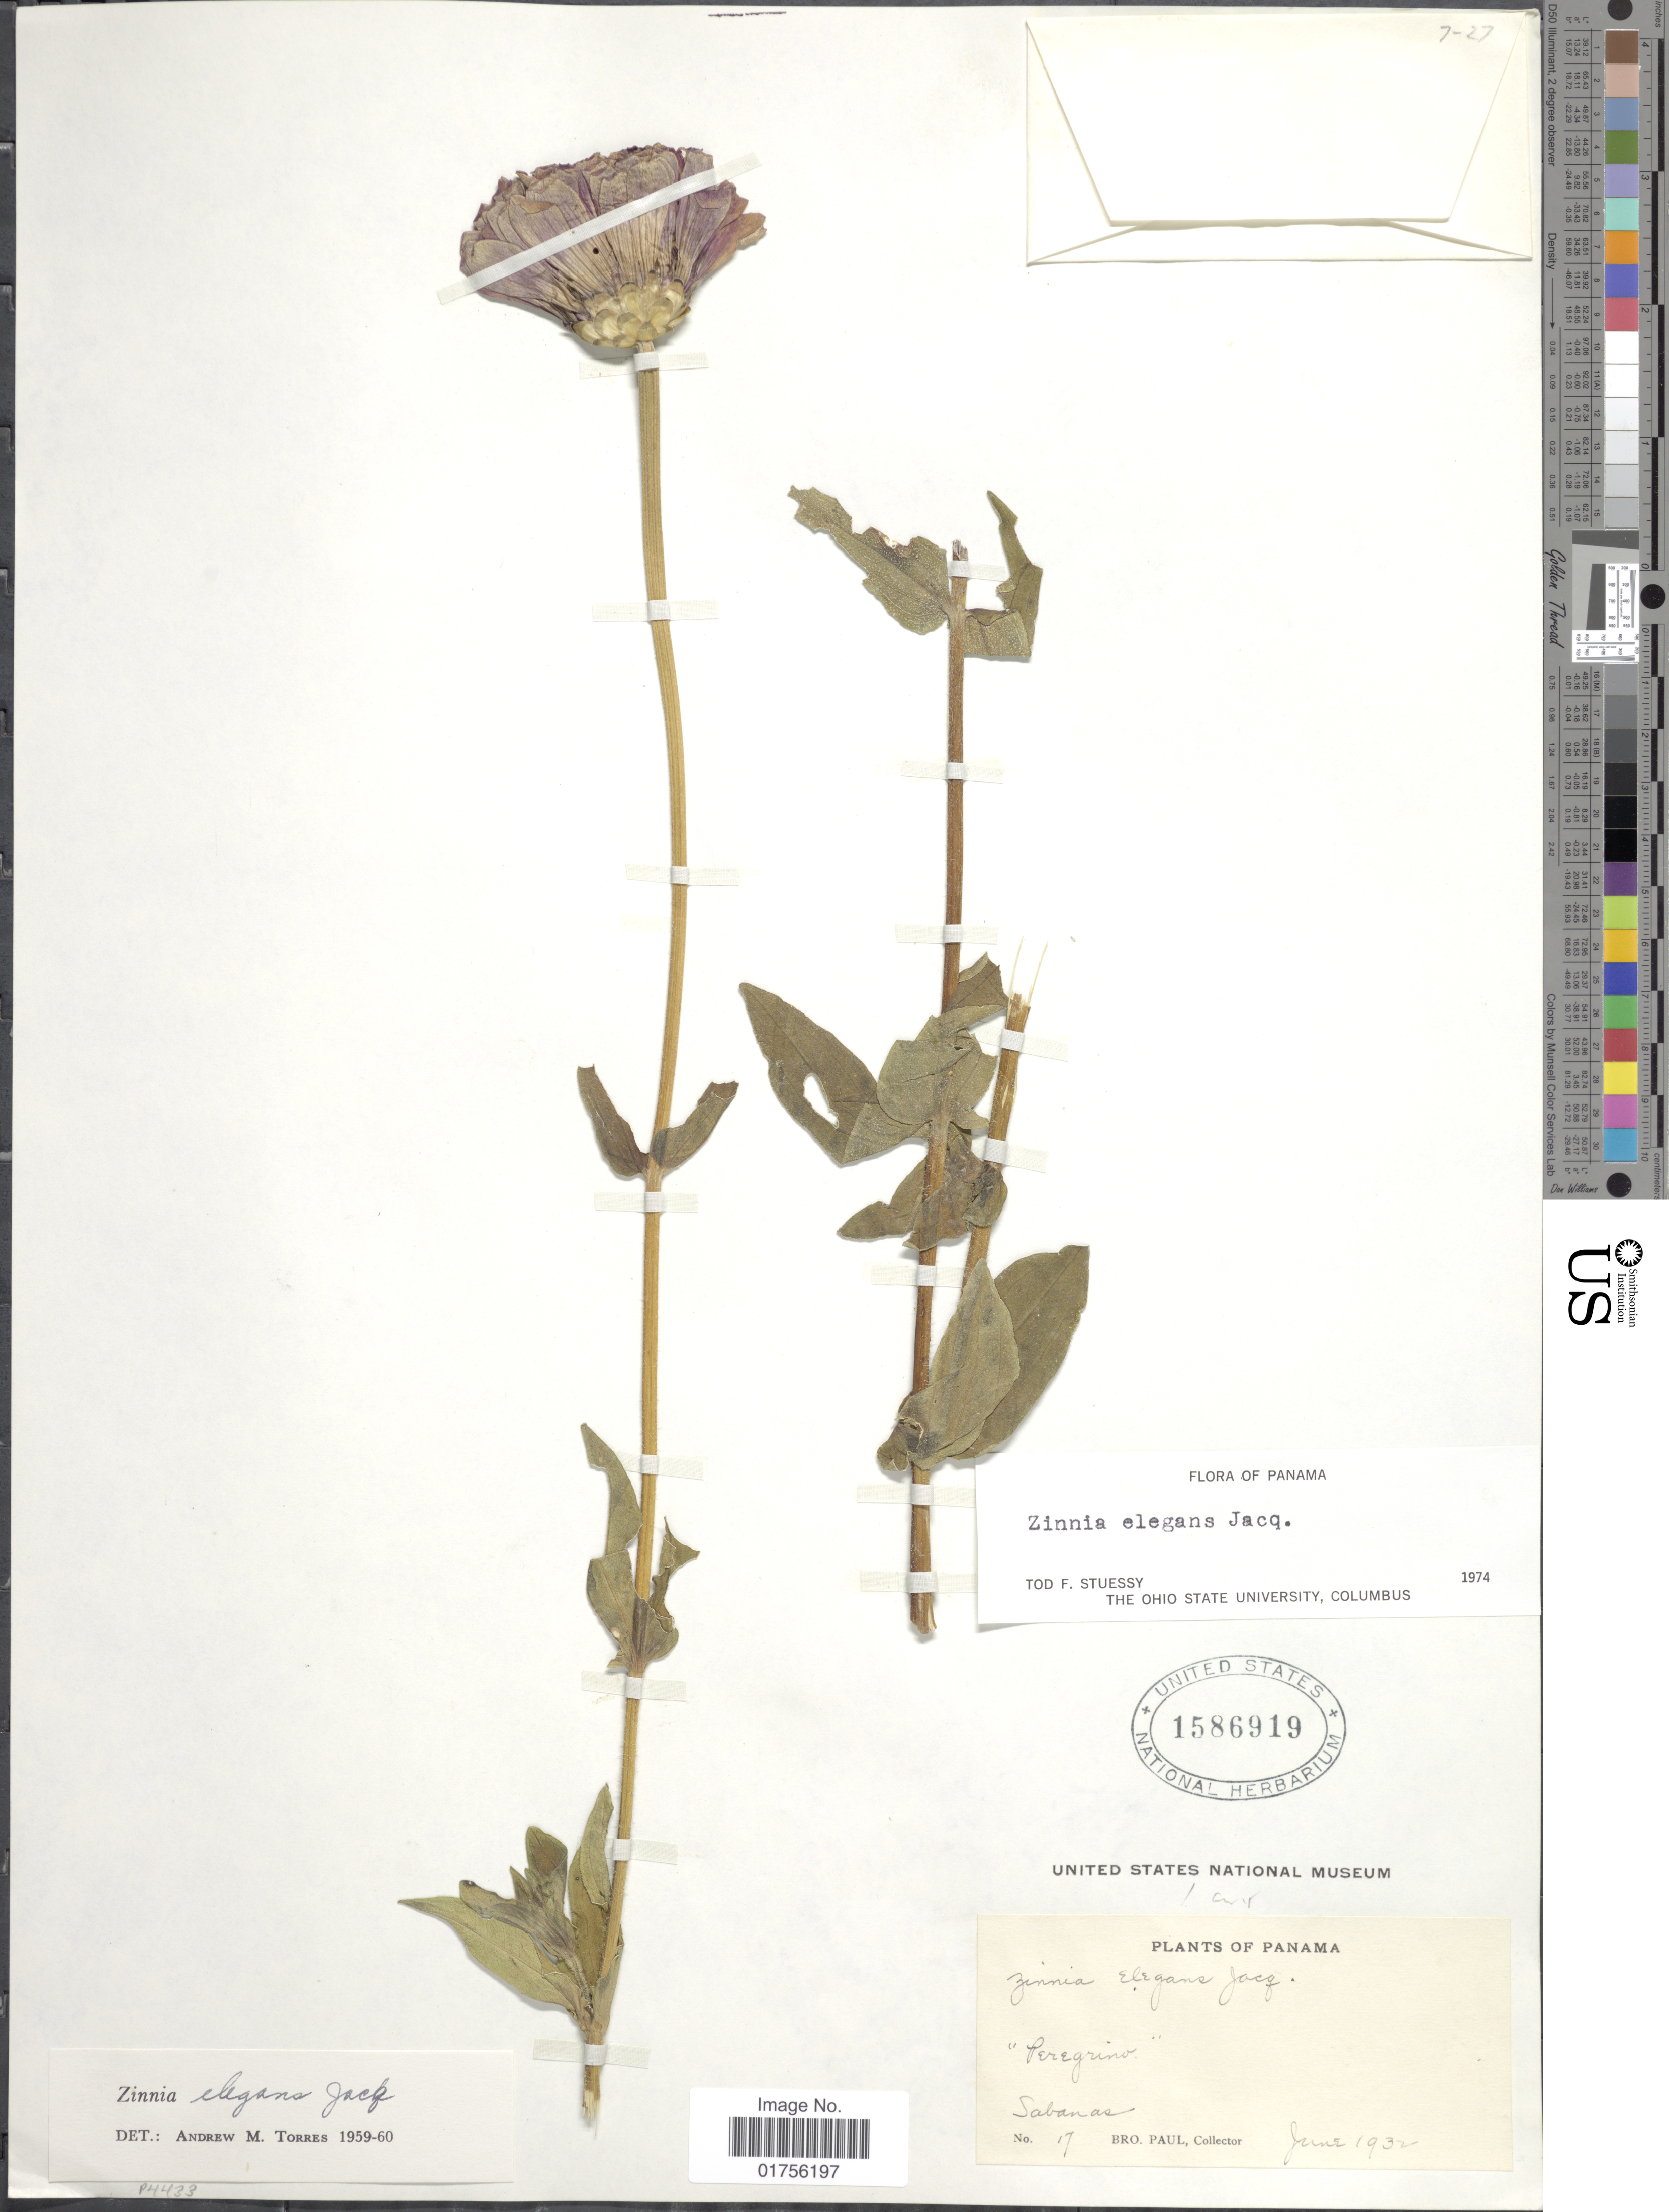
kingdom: Plantae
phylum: Tracheophyta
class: Magnoliopsida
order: Asterales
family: Asteraceae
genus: Zinnia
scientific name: Zinnia elegans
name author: Jacq.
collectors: B. Paul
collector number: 17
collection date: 1932-06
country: Panama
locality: Sabanas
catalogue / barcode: US 1586919